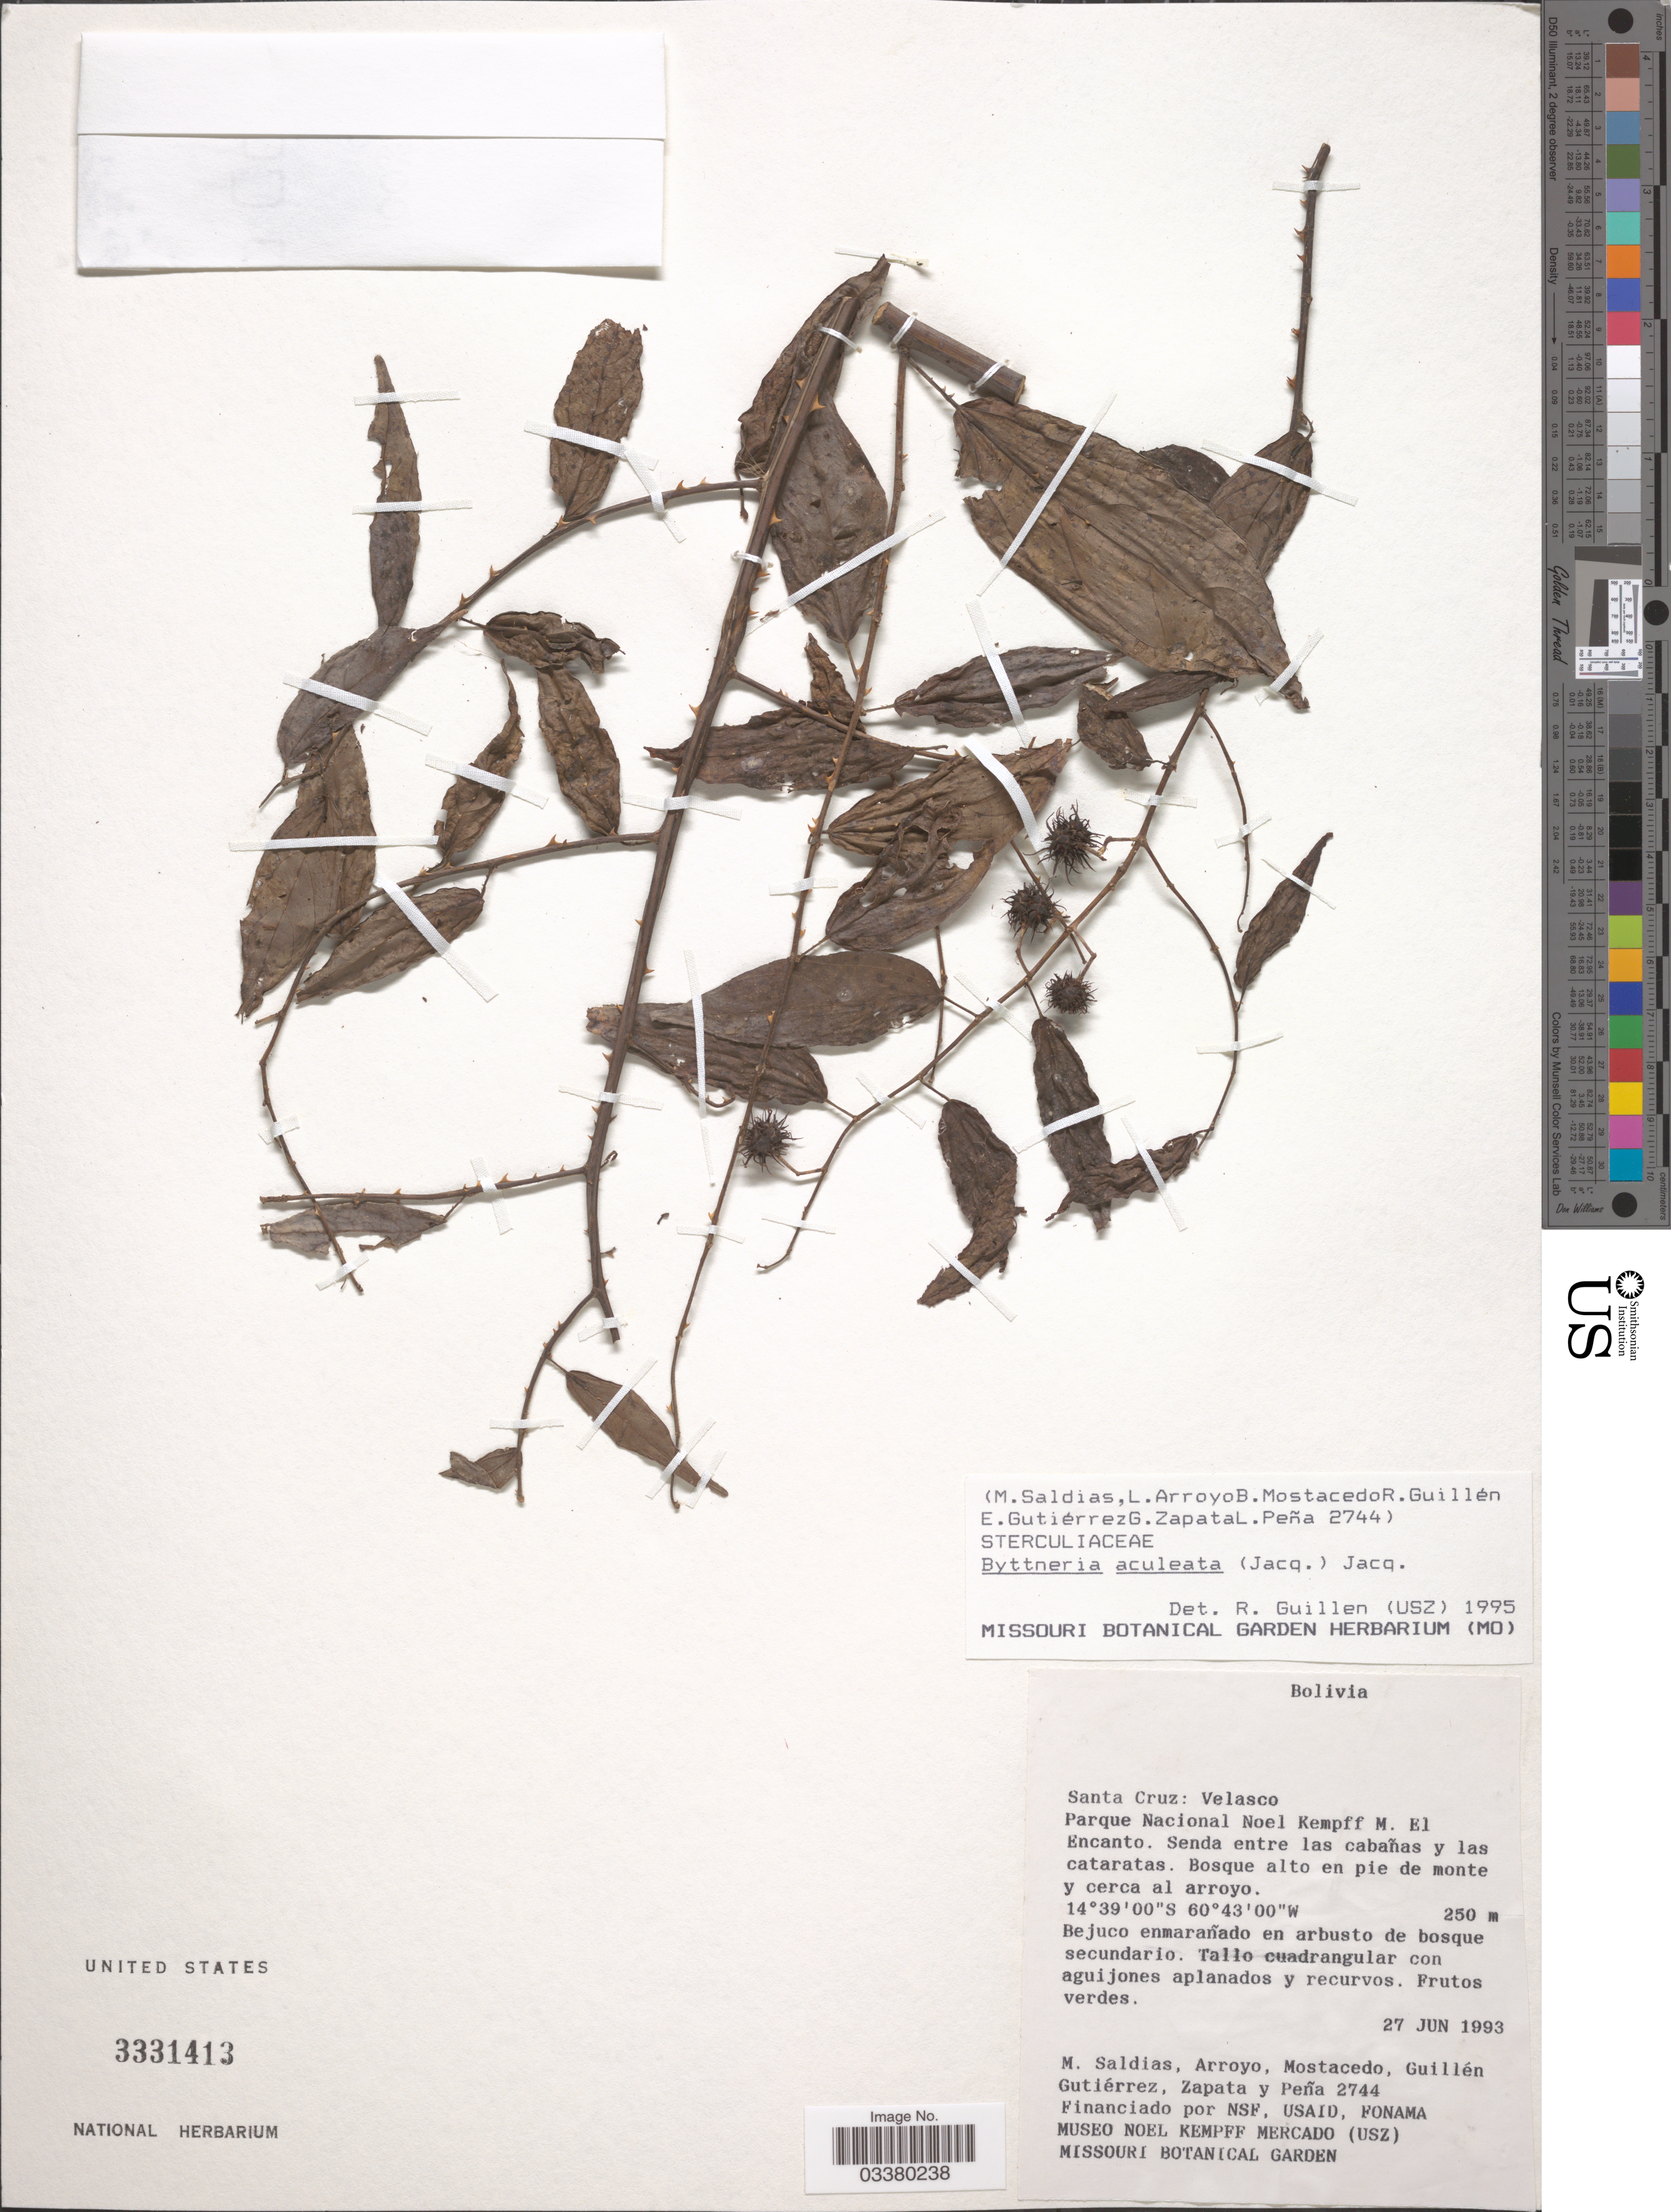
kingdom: Plantae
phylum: Tracheophyta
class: Magnoliopsida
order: Malvales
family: Malvaceae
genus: Byttneria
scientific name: Byttneria acalyphifolia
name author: (Griseb.) Ariza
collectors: M. Saldias, L. Arroyo, B. Mostacedo, G. Gutiérrez & et al.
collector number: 2744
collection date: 1993-06-27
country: Bolivia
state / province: Santa Cruz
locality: Velasco. Parque Nacional Noel Kempff M. El Encanto.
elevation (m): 250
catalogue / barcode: US 3331413